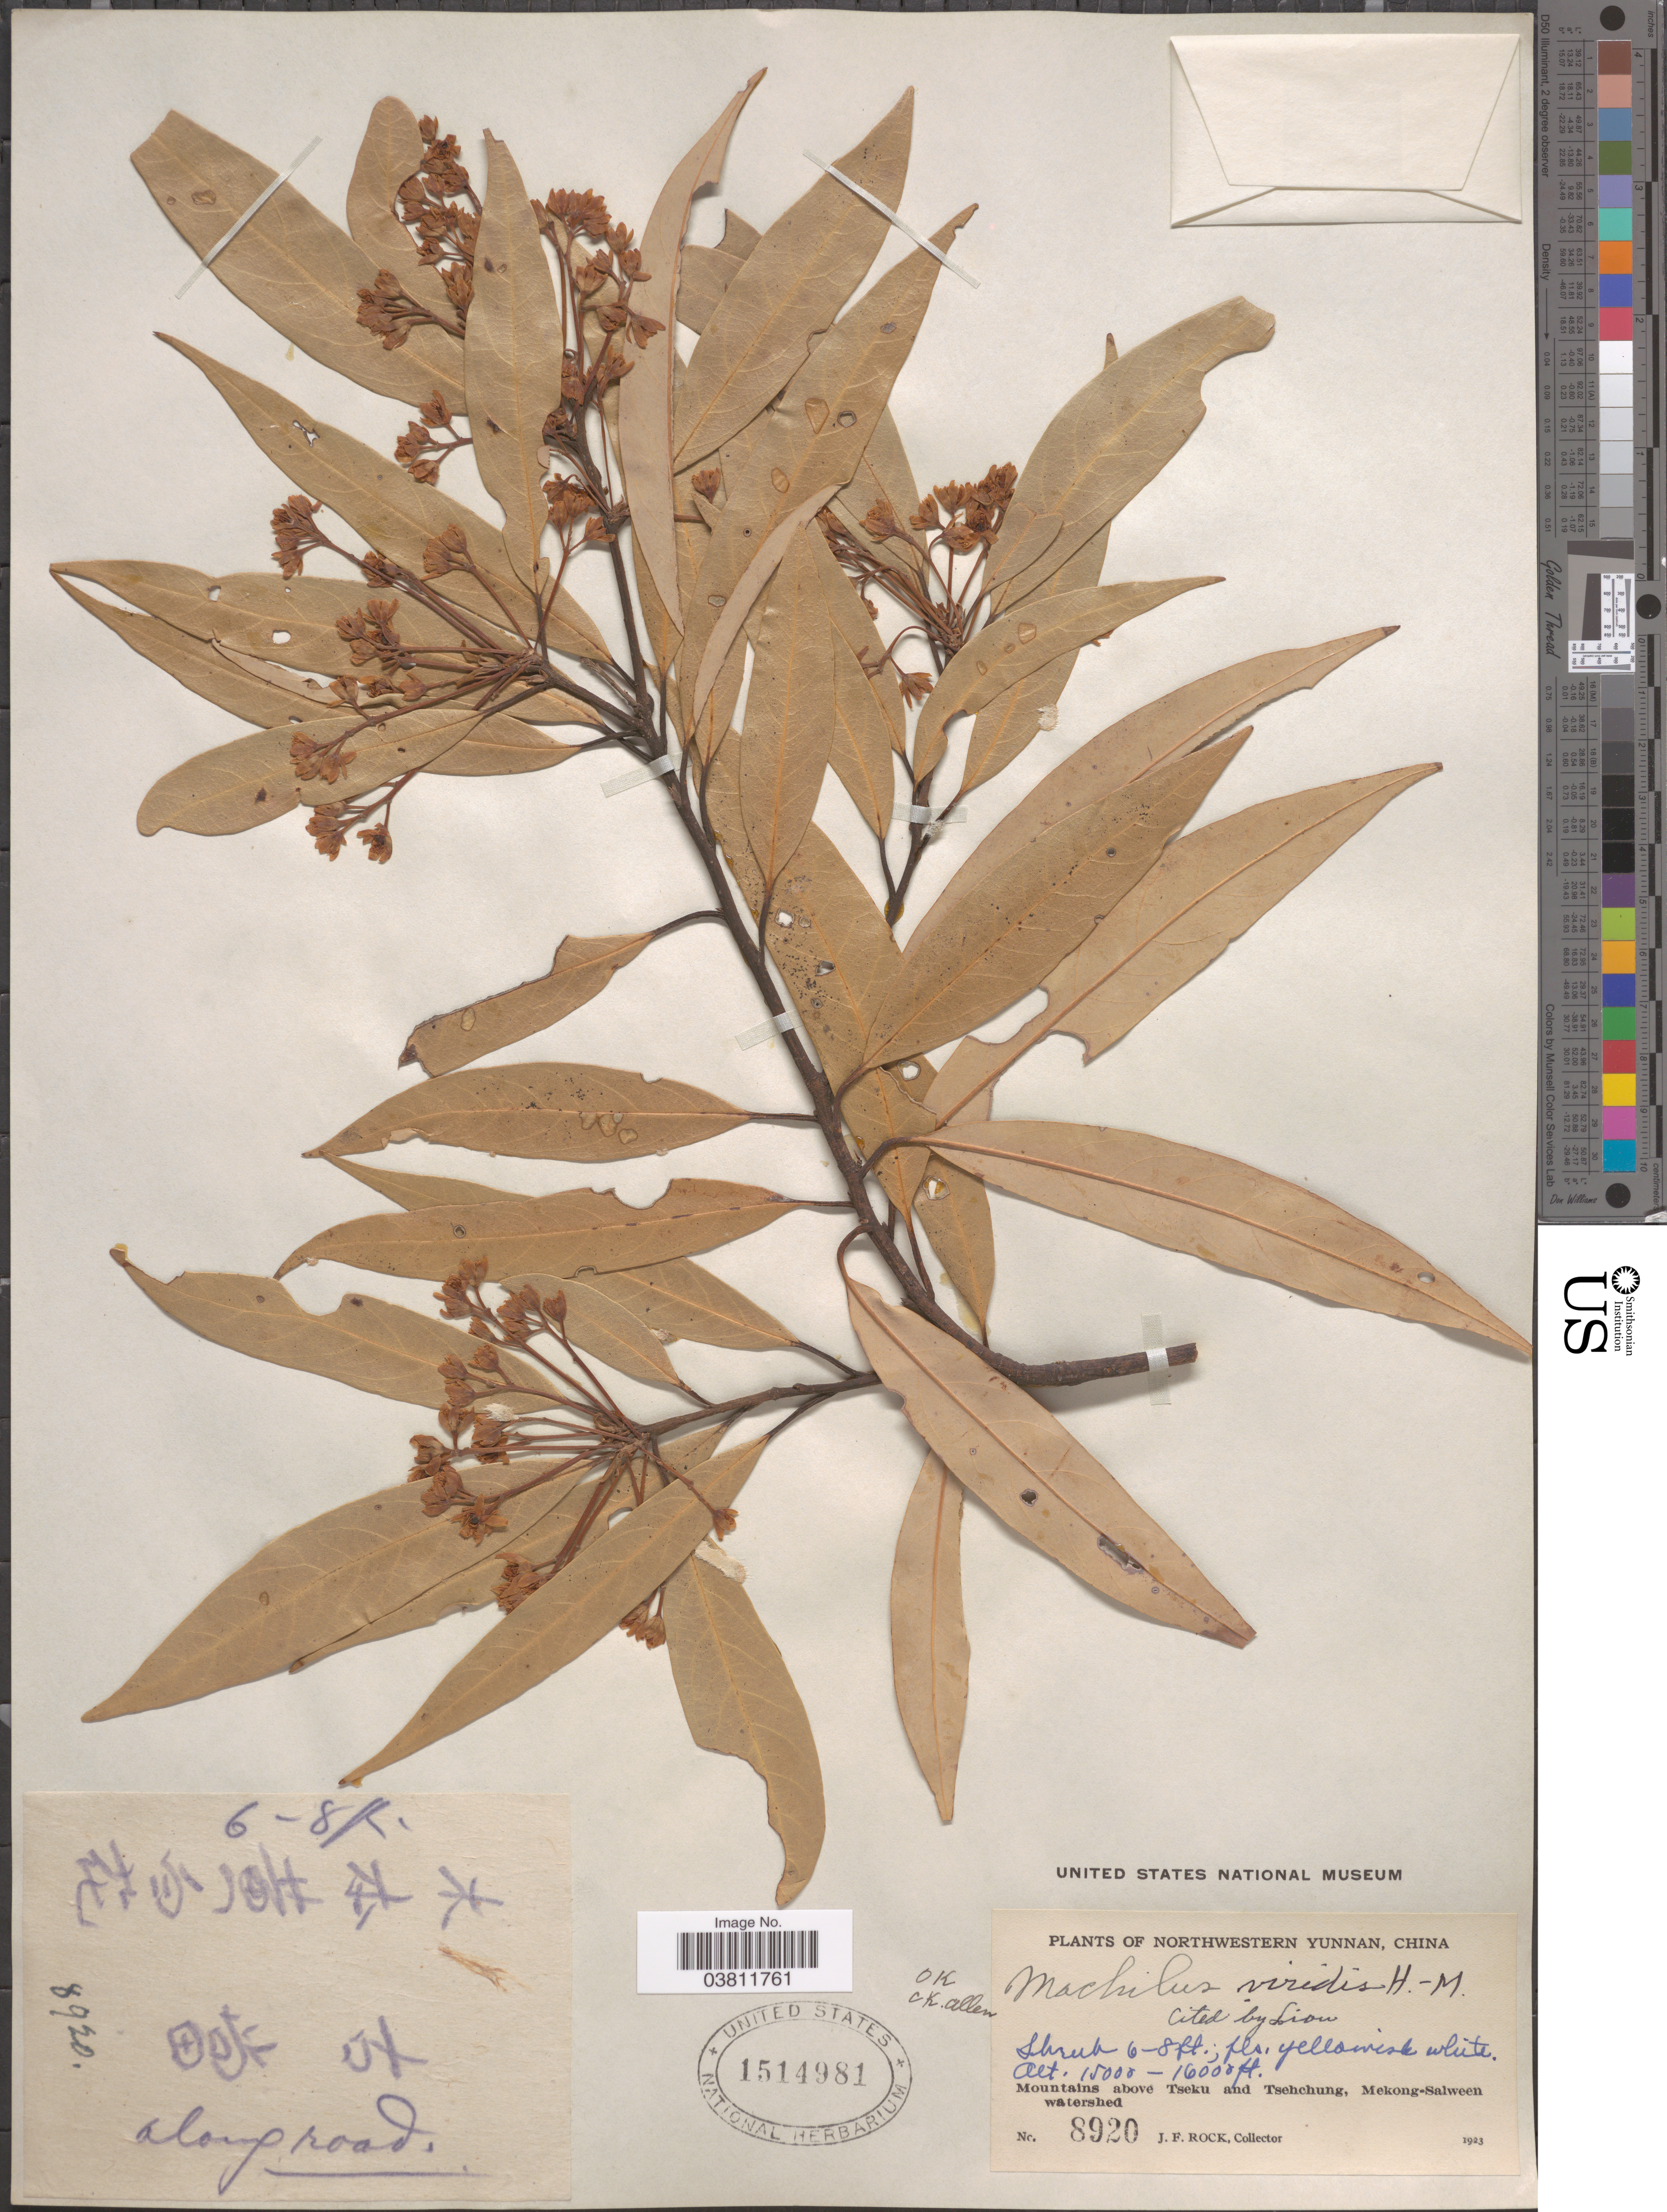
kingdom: Plantae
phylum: Tracheophyta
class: Magnoliopsida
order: Laurales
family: Lauraceae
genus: Machilus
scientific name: Machilus viridis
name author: Hand.-Mazz.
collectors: J. Rock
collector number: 8920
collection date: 1923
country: China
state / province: Yunnan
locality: Northwestern Yunnan. Mountains above Tseku and Tsehchung, Mekong-Salween watershed.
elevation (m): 4572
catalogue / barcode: US 1514981